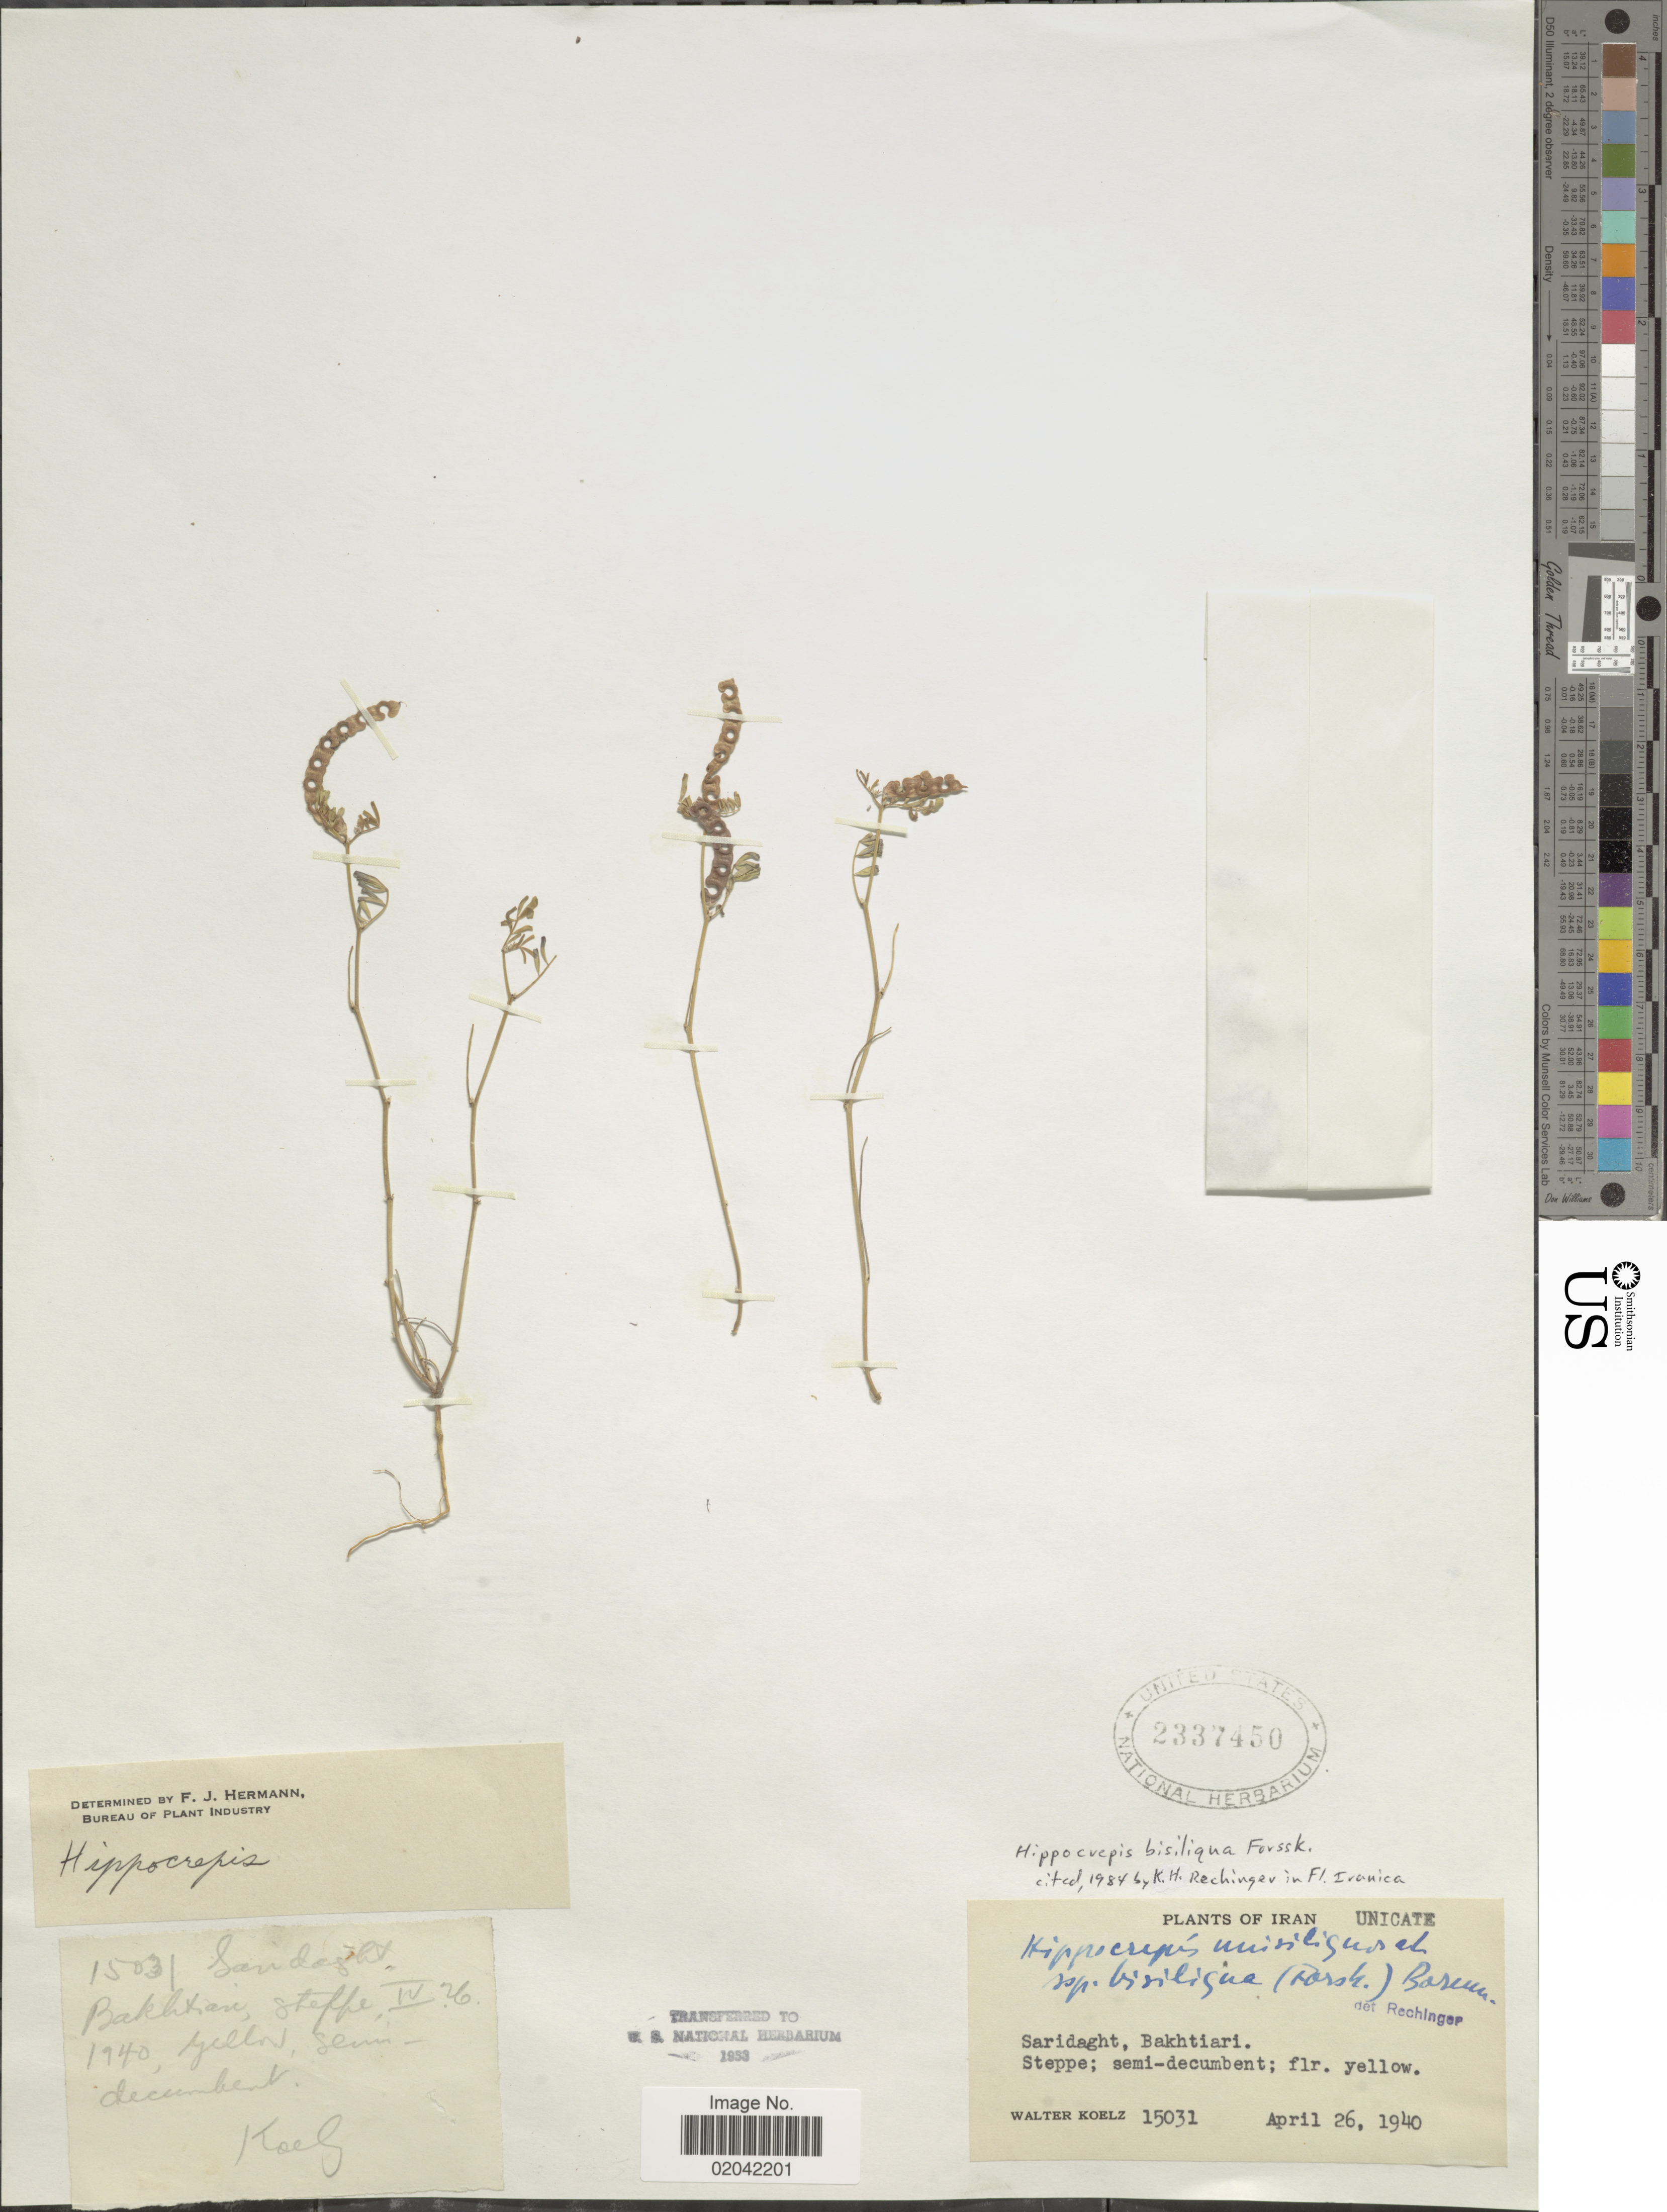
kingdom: Plantae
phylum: Tracheophyta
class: Magnoliopsida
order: Fabales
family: Fabaceae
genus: Hippocrepis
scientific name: Hippocrepis bisiliqua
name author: Forssk.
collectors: W. N. Koelz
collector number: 15031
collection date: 1940-04-26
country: Iran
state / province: Chahar Mahaal and Bakhtiari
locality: Saridaght, Bakhtiari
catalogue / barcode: US 2337450